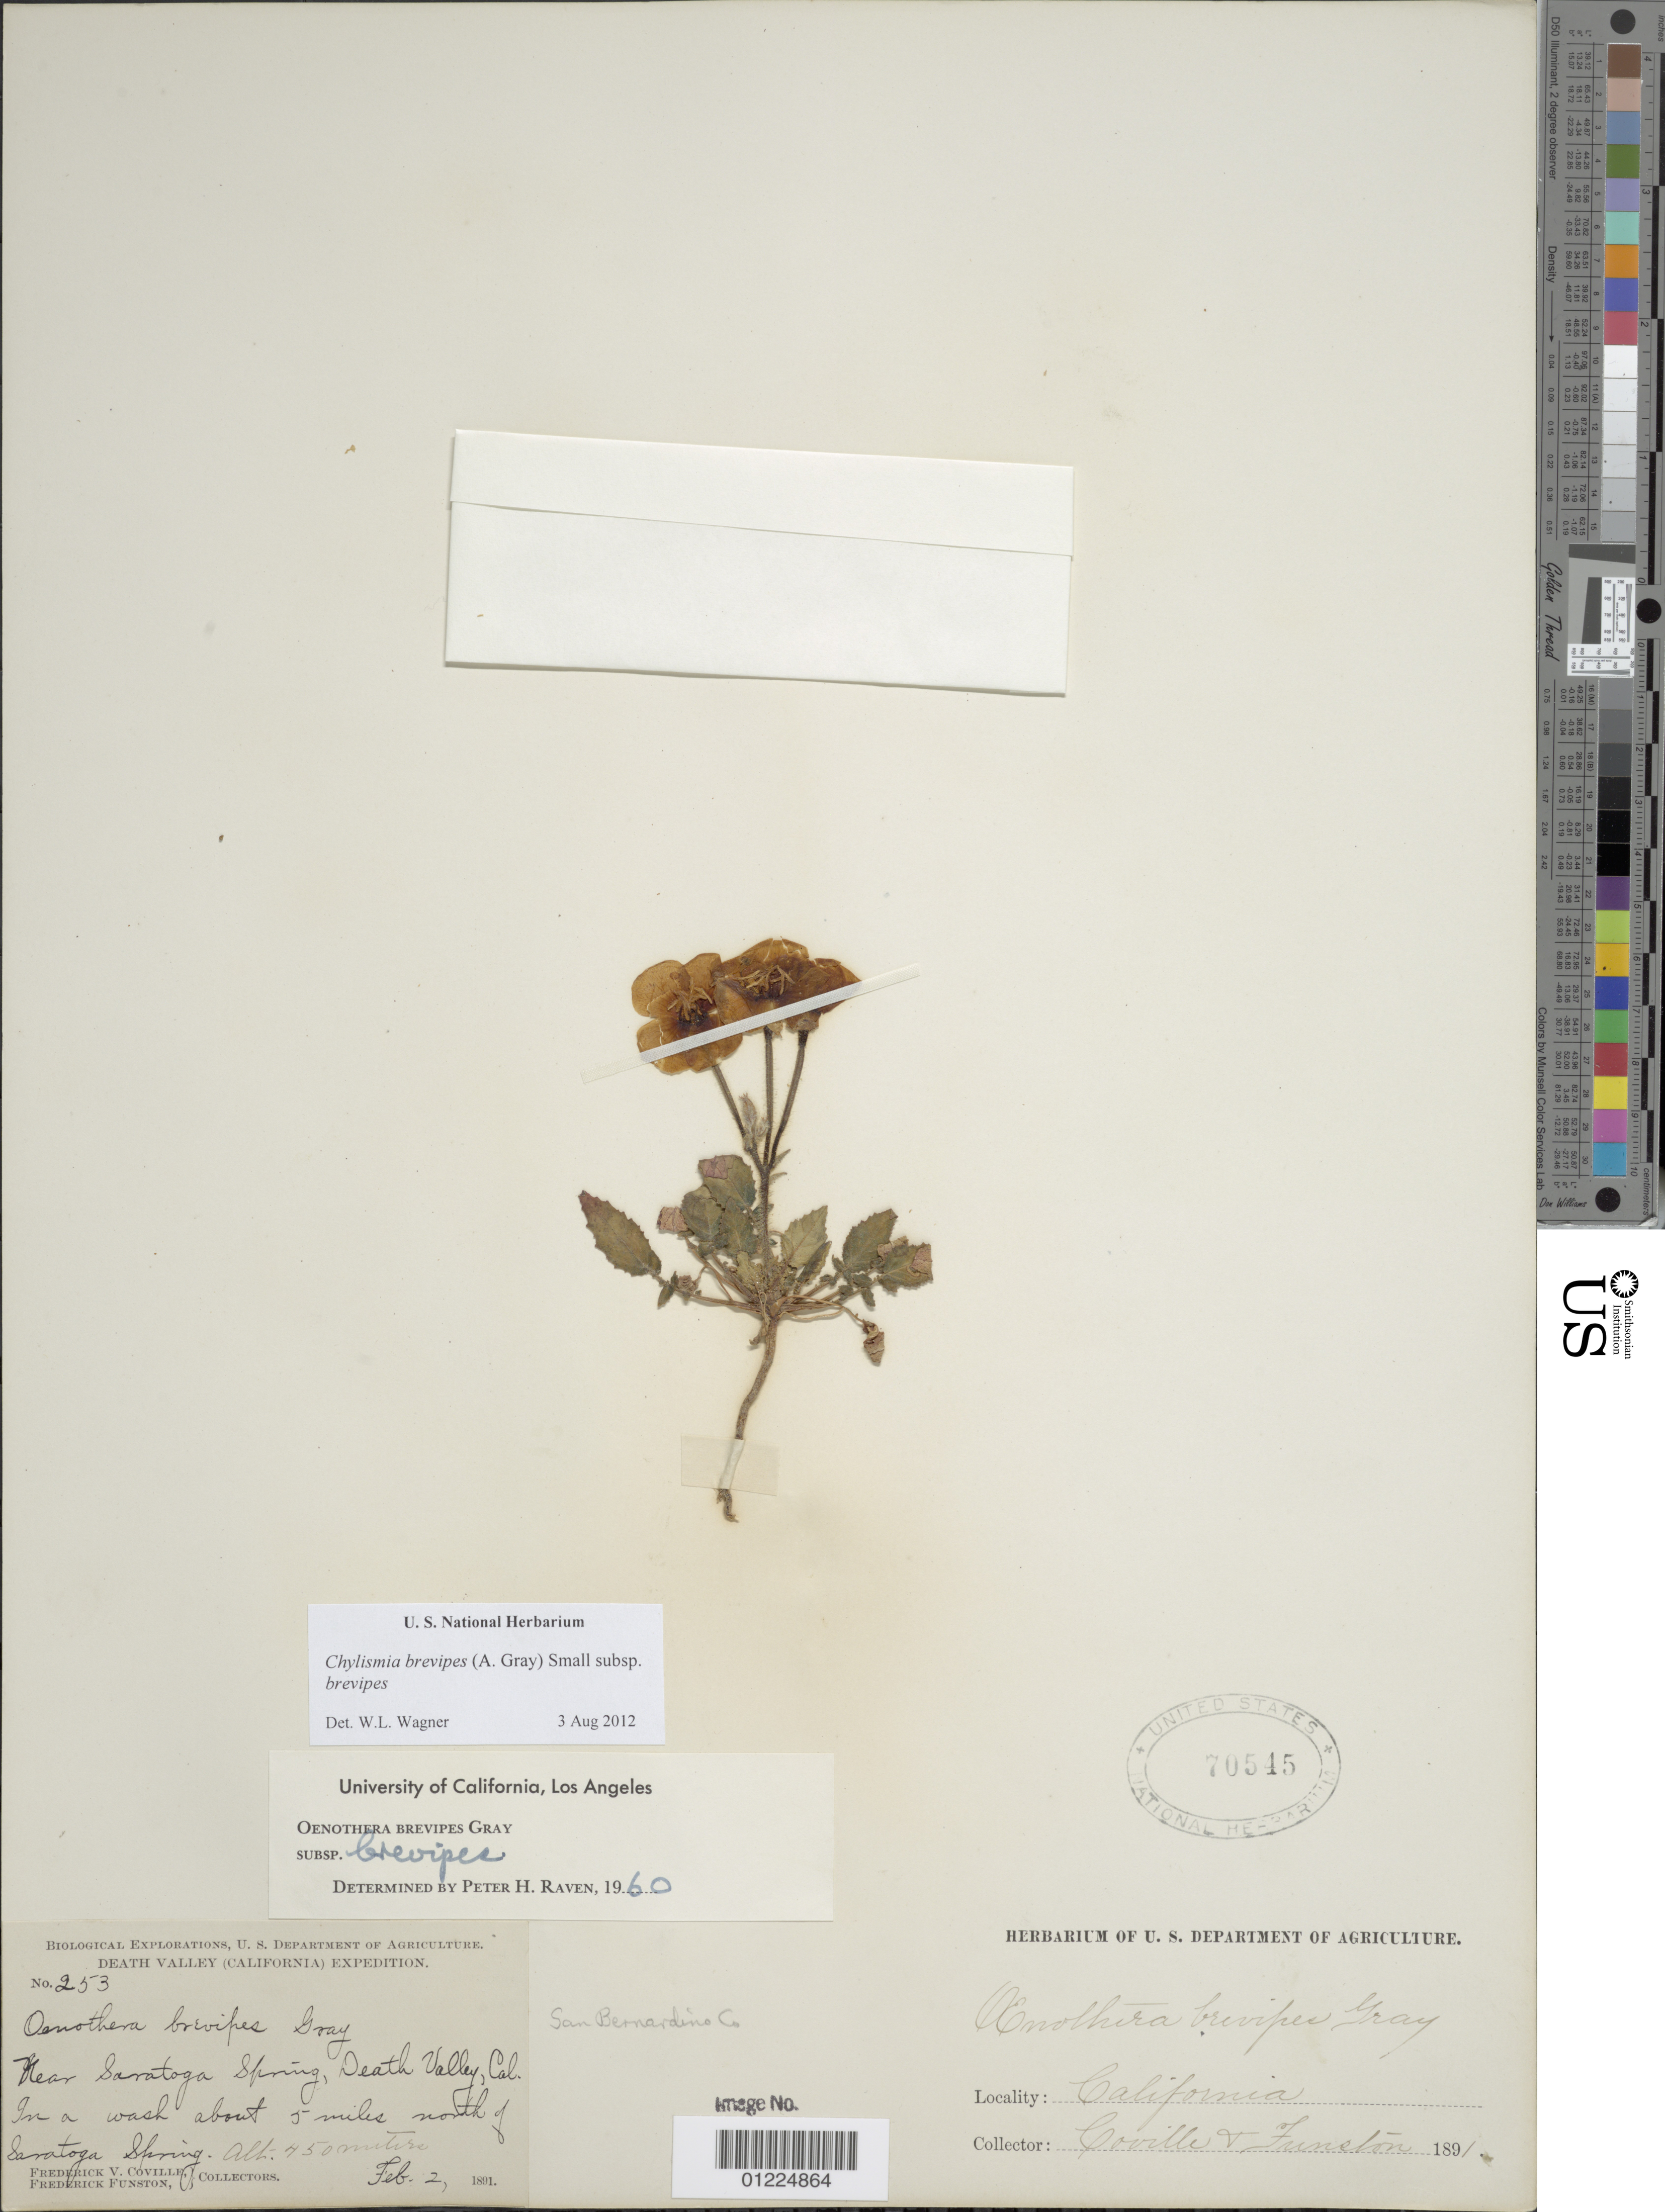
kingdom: Plantae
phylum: Tracheophyta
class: Magnoliopsida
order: Myrtales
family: Onagraceae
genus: Chylismia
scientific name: Chylismia brevipes subsp. brevipes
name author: (A. Gray) Small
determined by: Wagner, W. L., (BOT), Smithsonian Institution - National Museum of Natural History (UNITED STATES)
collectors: F. V. Coville & F. Funston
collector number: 253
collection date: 1891-02-02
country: United States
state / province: California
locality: near Saratoga Spring, Death Valley, in a wash about 5 miles north of Saratoga Spring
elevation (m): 450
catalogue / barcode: US 70545